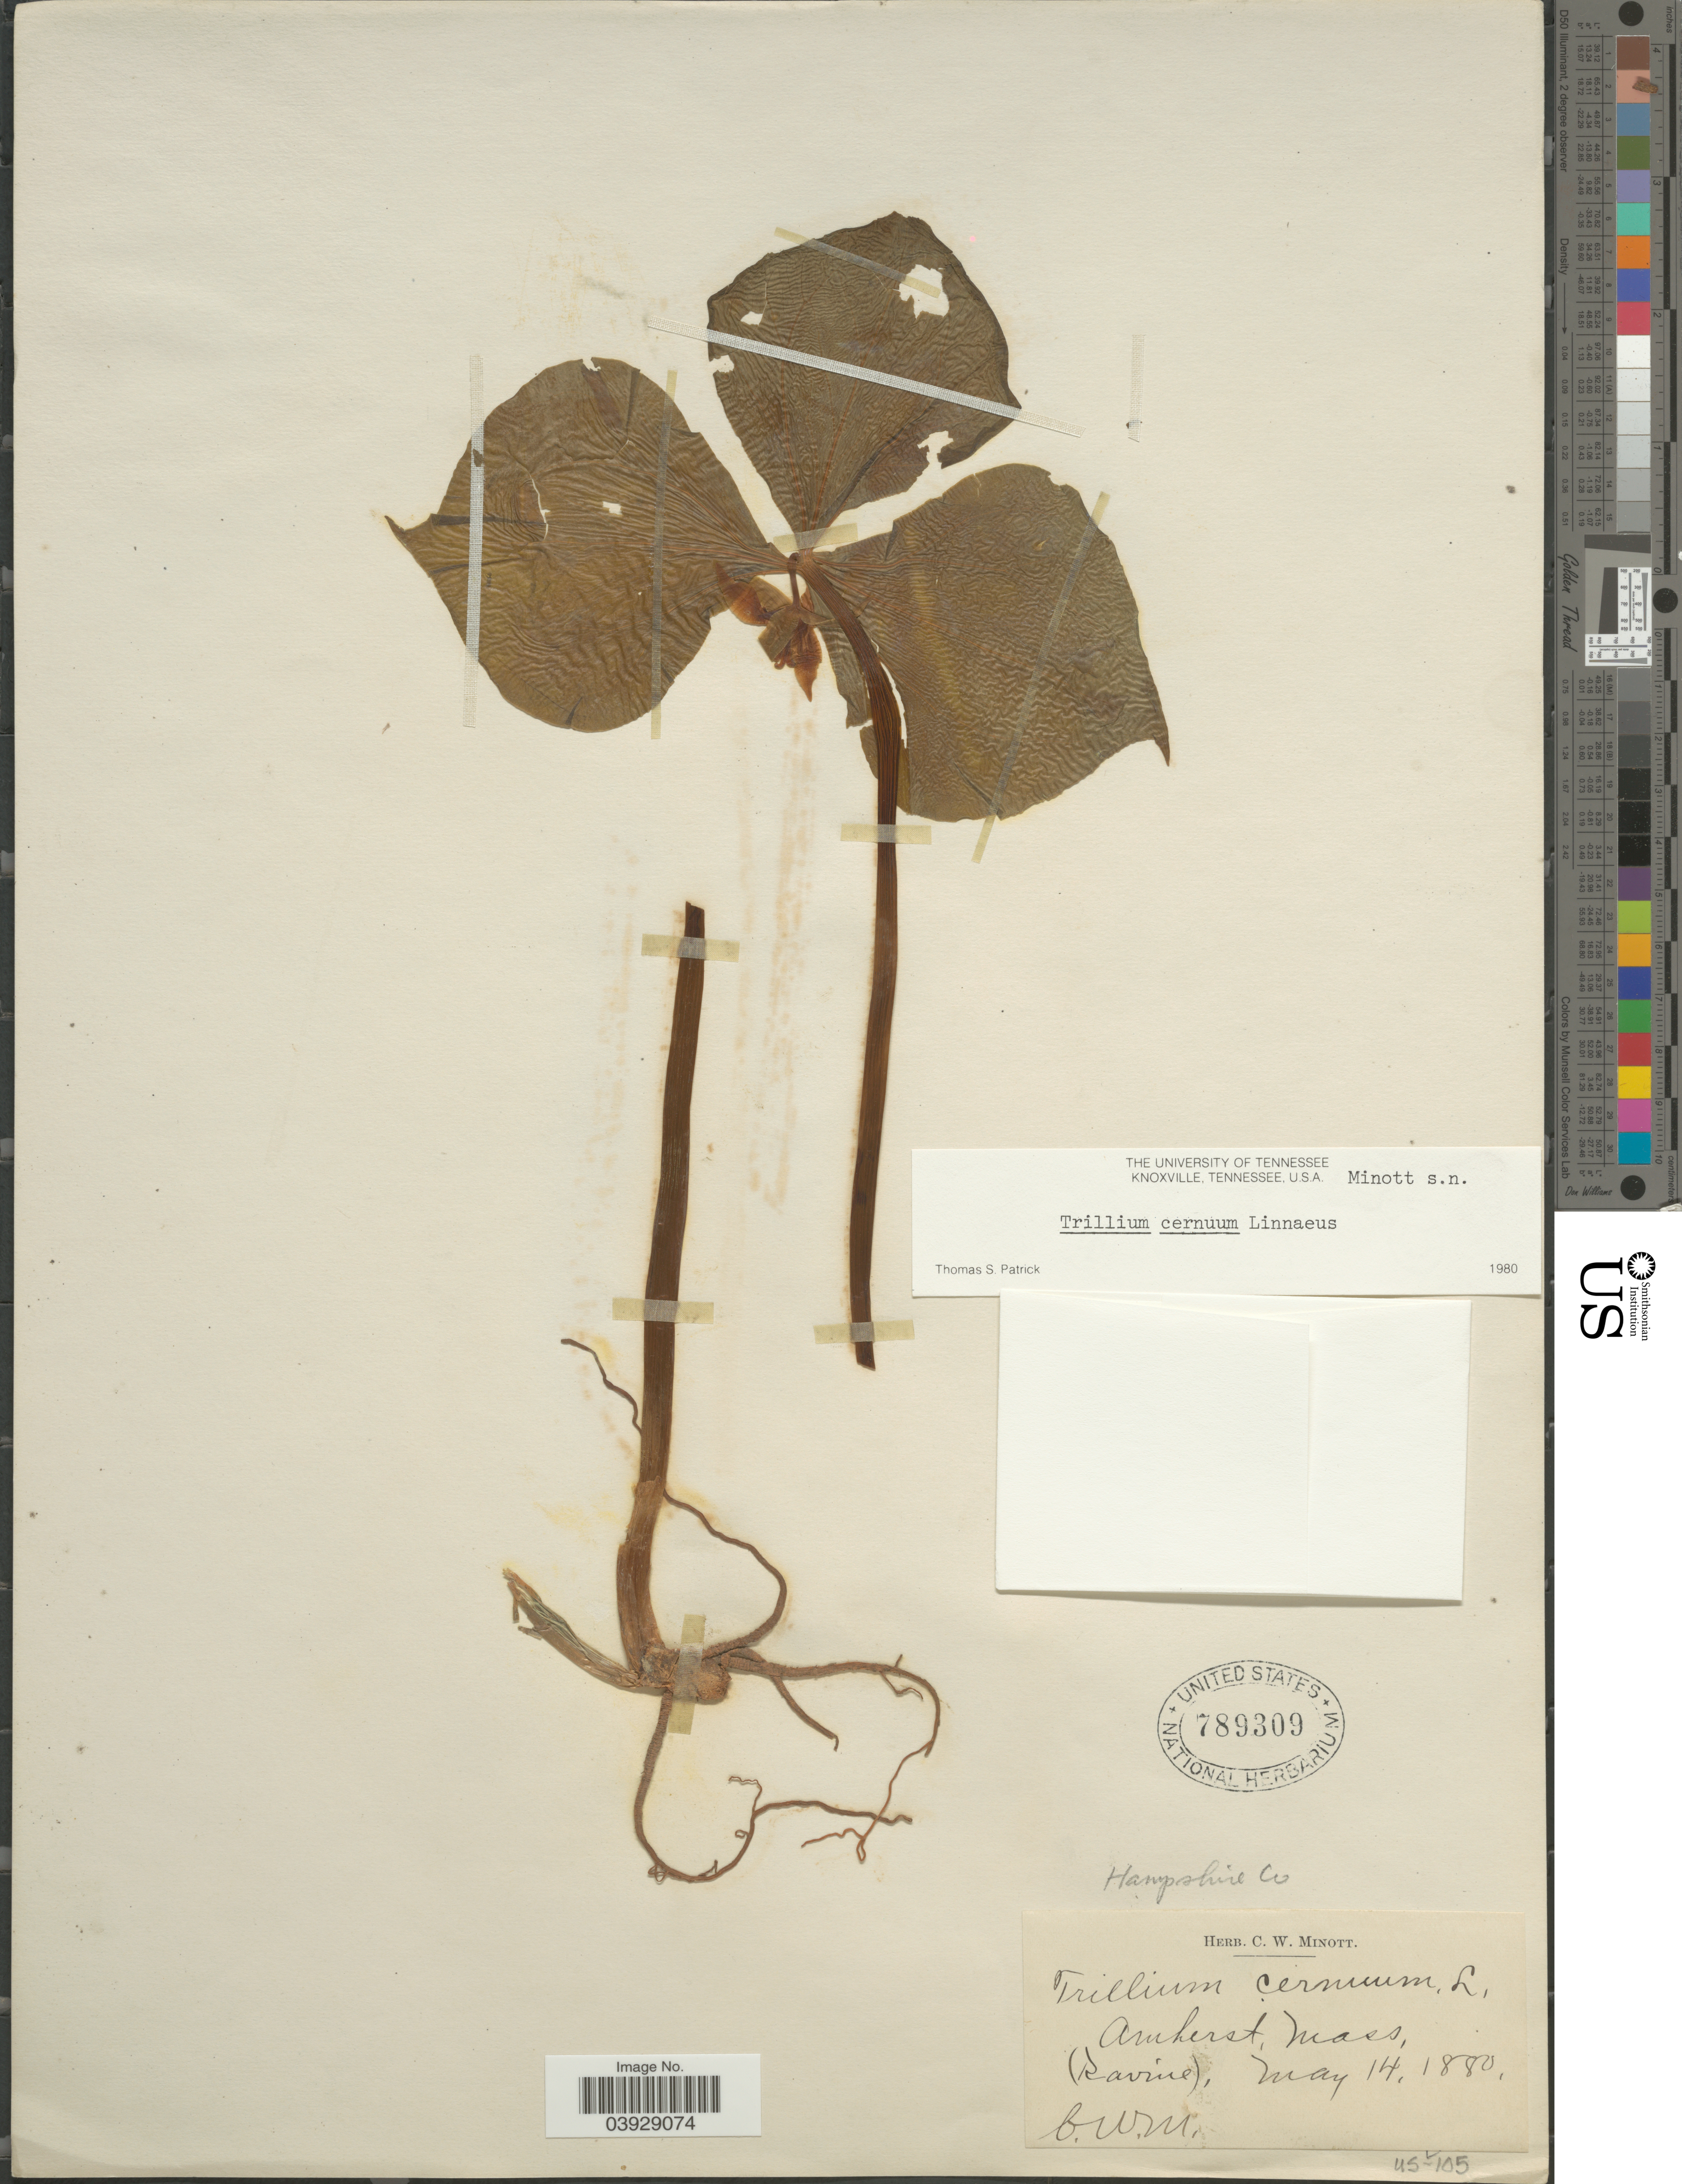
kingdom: Plantae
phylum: Tracheophyta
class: Liliopsida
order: Liliales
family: Melanthiaceae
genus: Trillium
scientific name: Trillium cernuum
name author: L.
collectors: C. Minott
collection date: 1880-05-14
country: United States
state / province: Massachusetts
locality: Amherst, (Ravine). Hampshire Co.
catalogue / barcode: US 789309